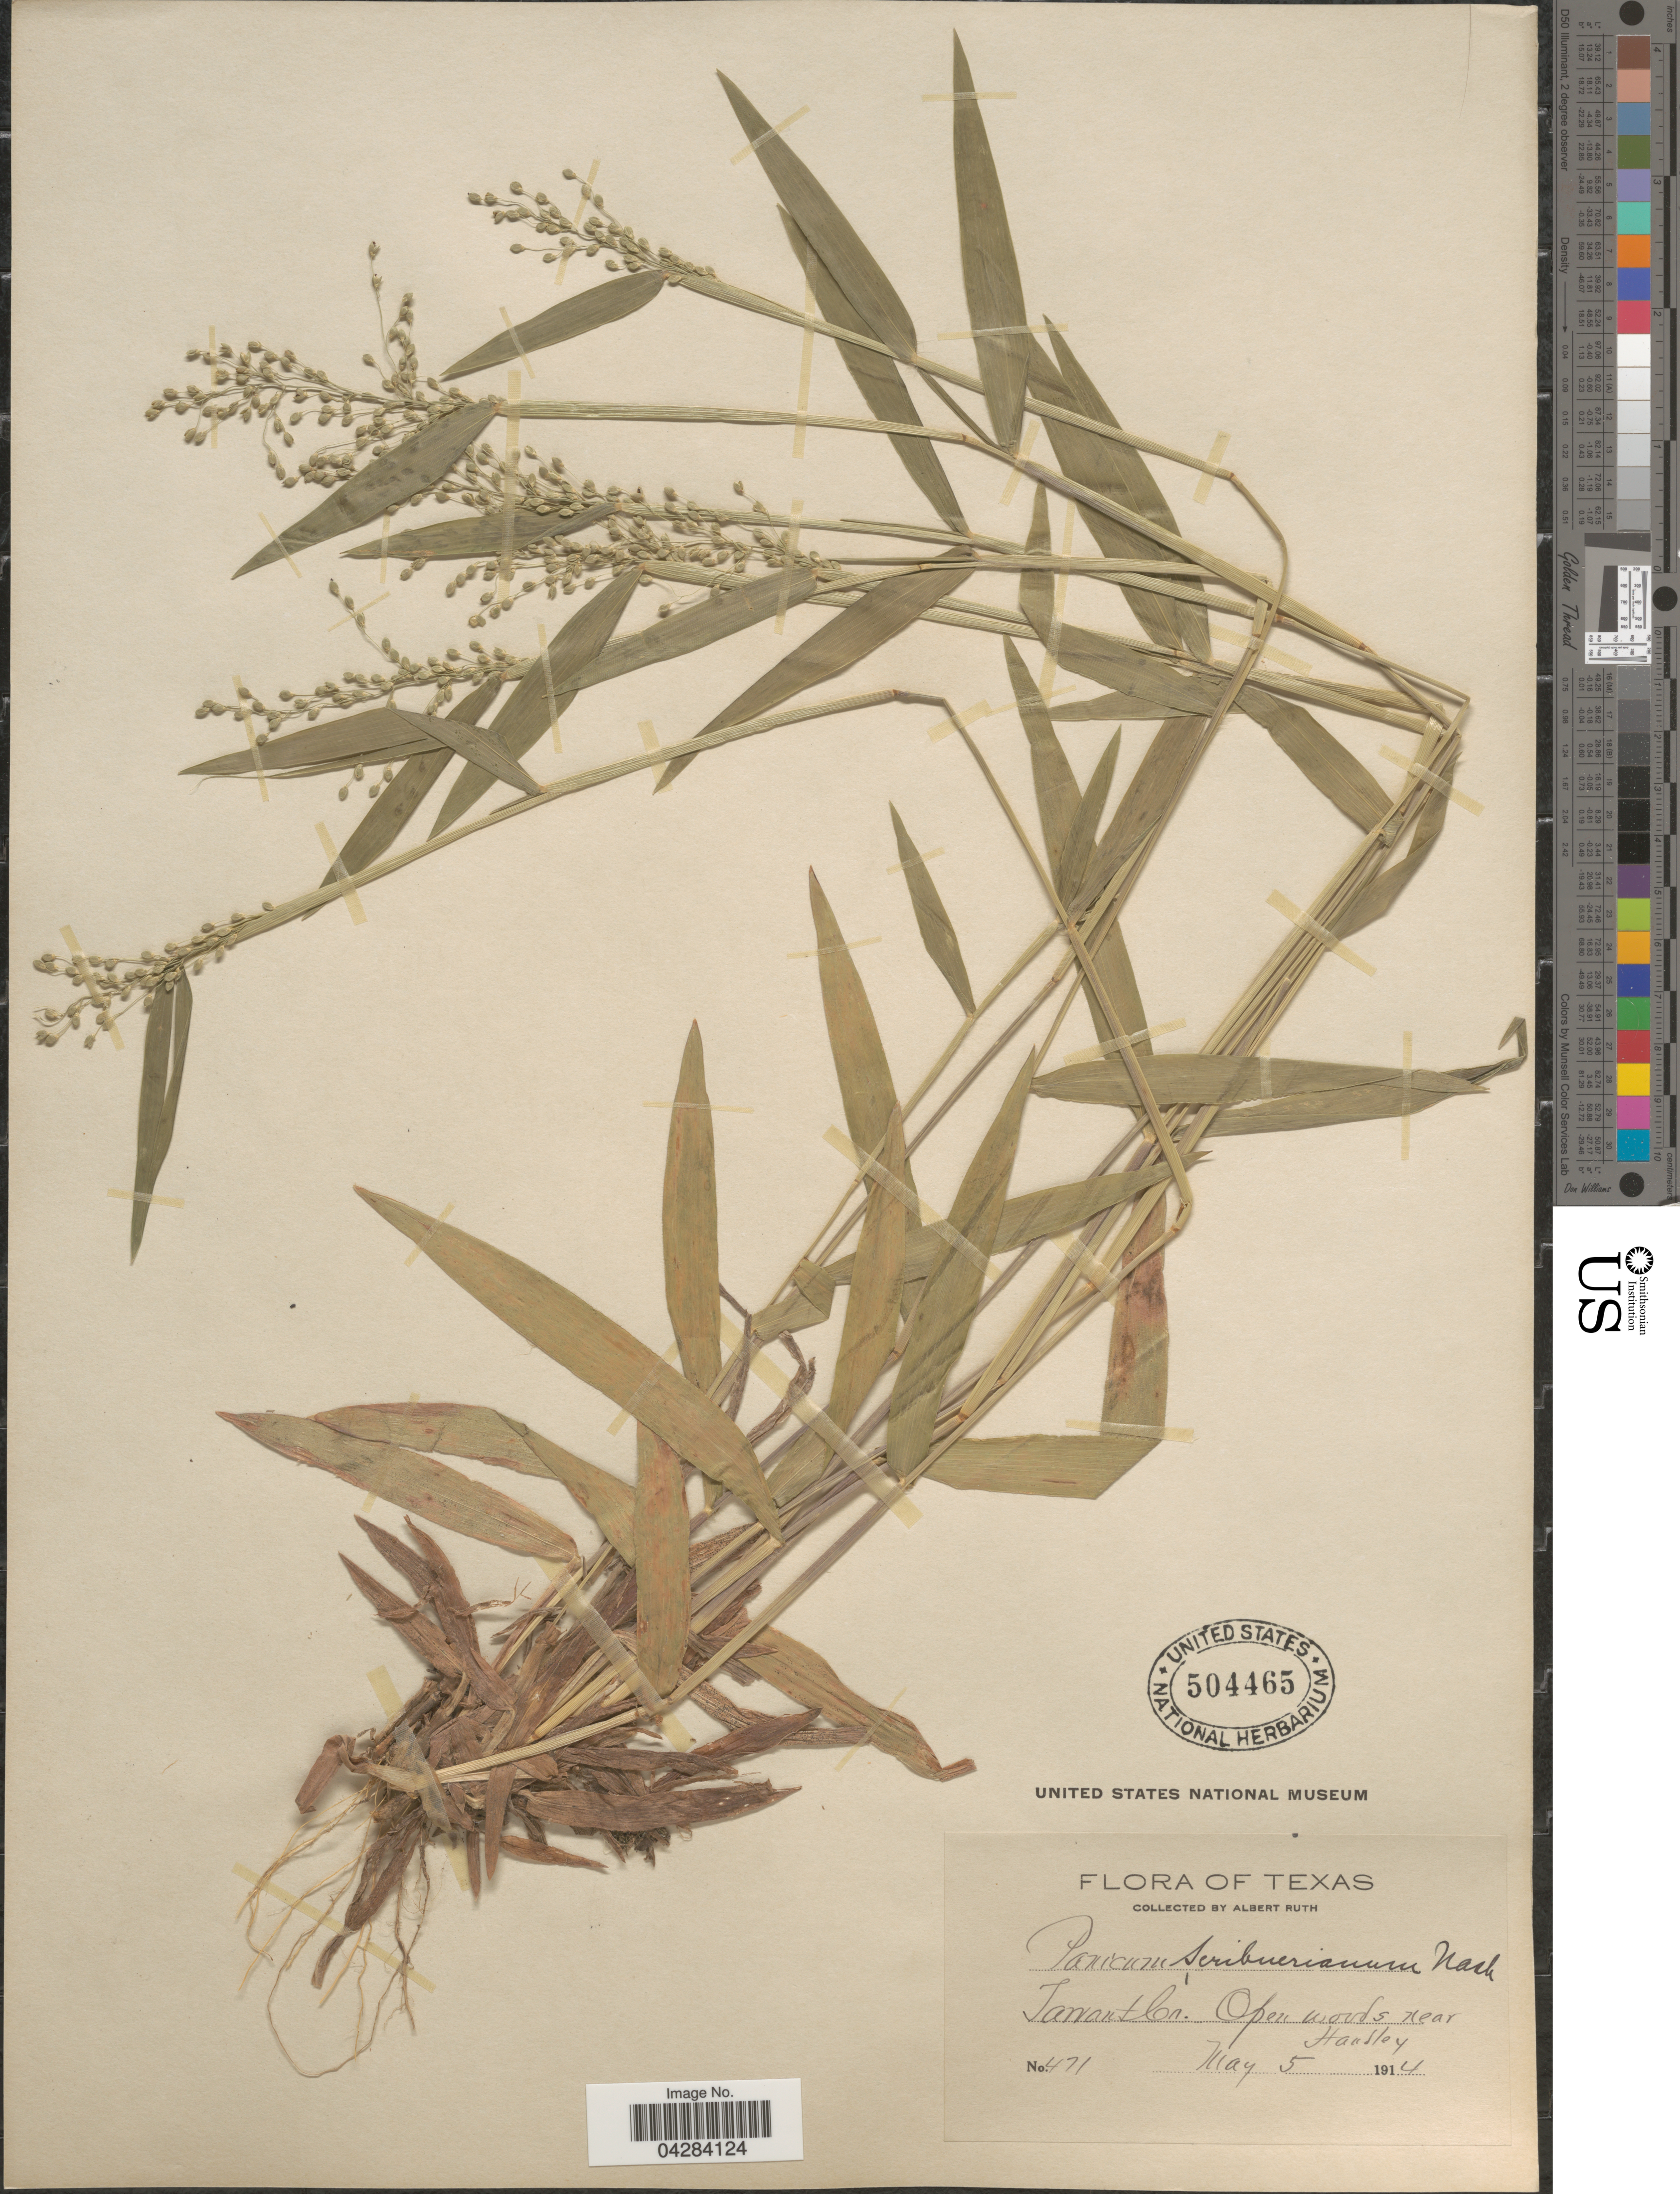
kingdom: Plantae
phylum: Tracheophyta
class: Liliopsida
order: Poales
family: Poaceae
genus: Dichanthelium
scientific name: Dichanthelium oligosanthes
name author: (Schult.) Gould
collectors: A. Ruth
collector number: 471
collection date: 1914-05-05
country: United States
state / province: Texas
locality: Tarrant Co. Open woods near Handley.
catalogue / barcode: US 504465